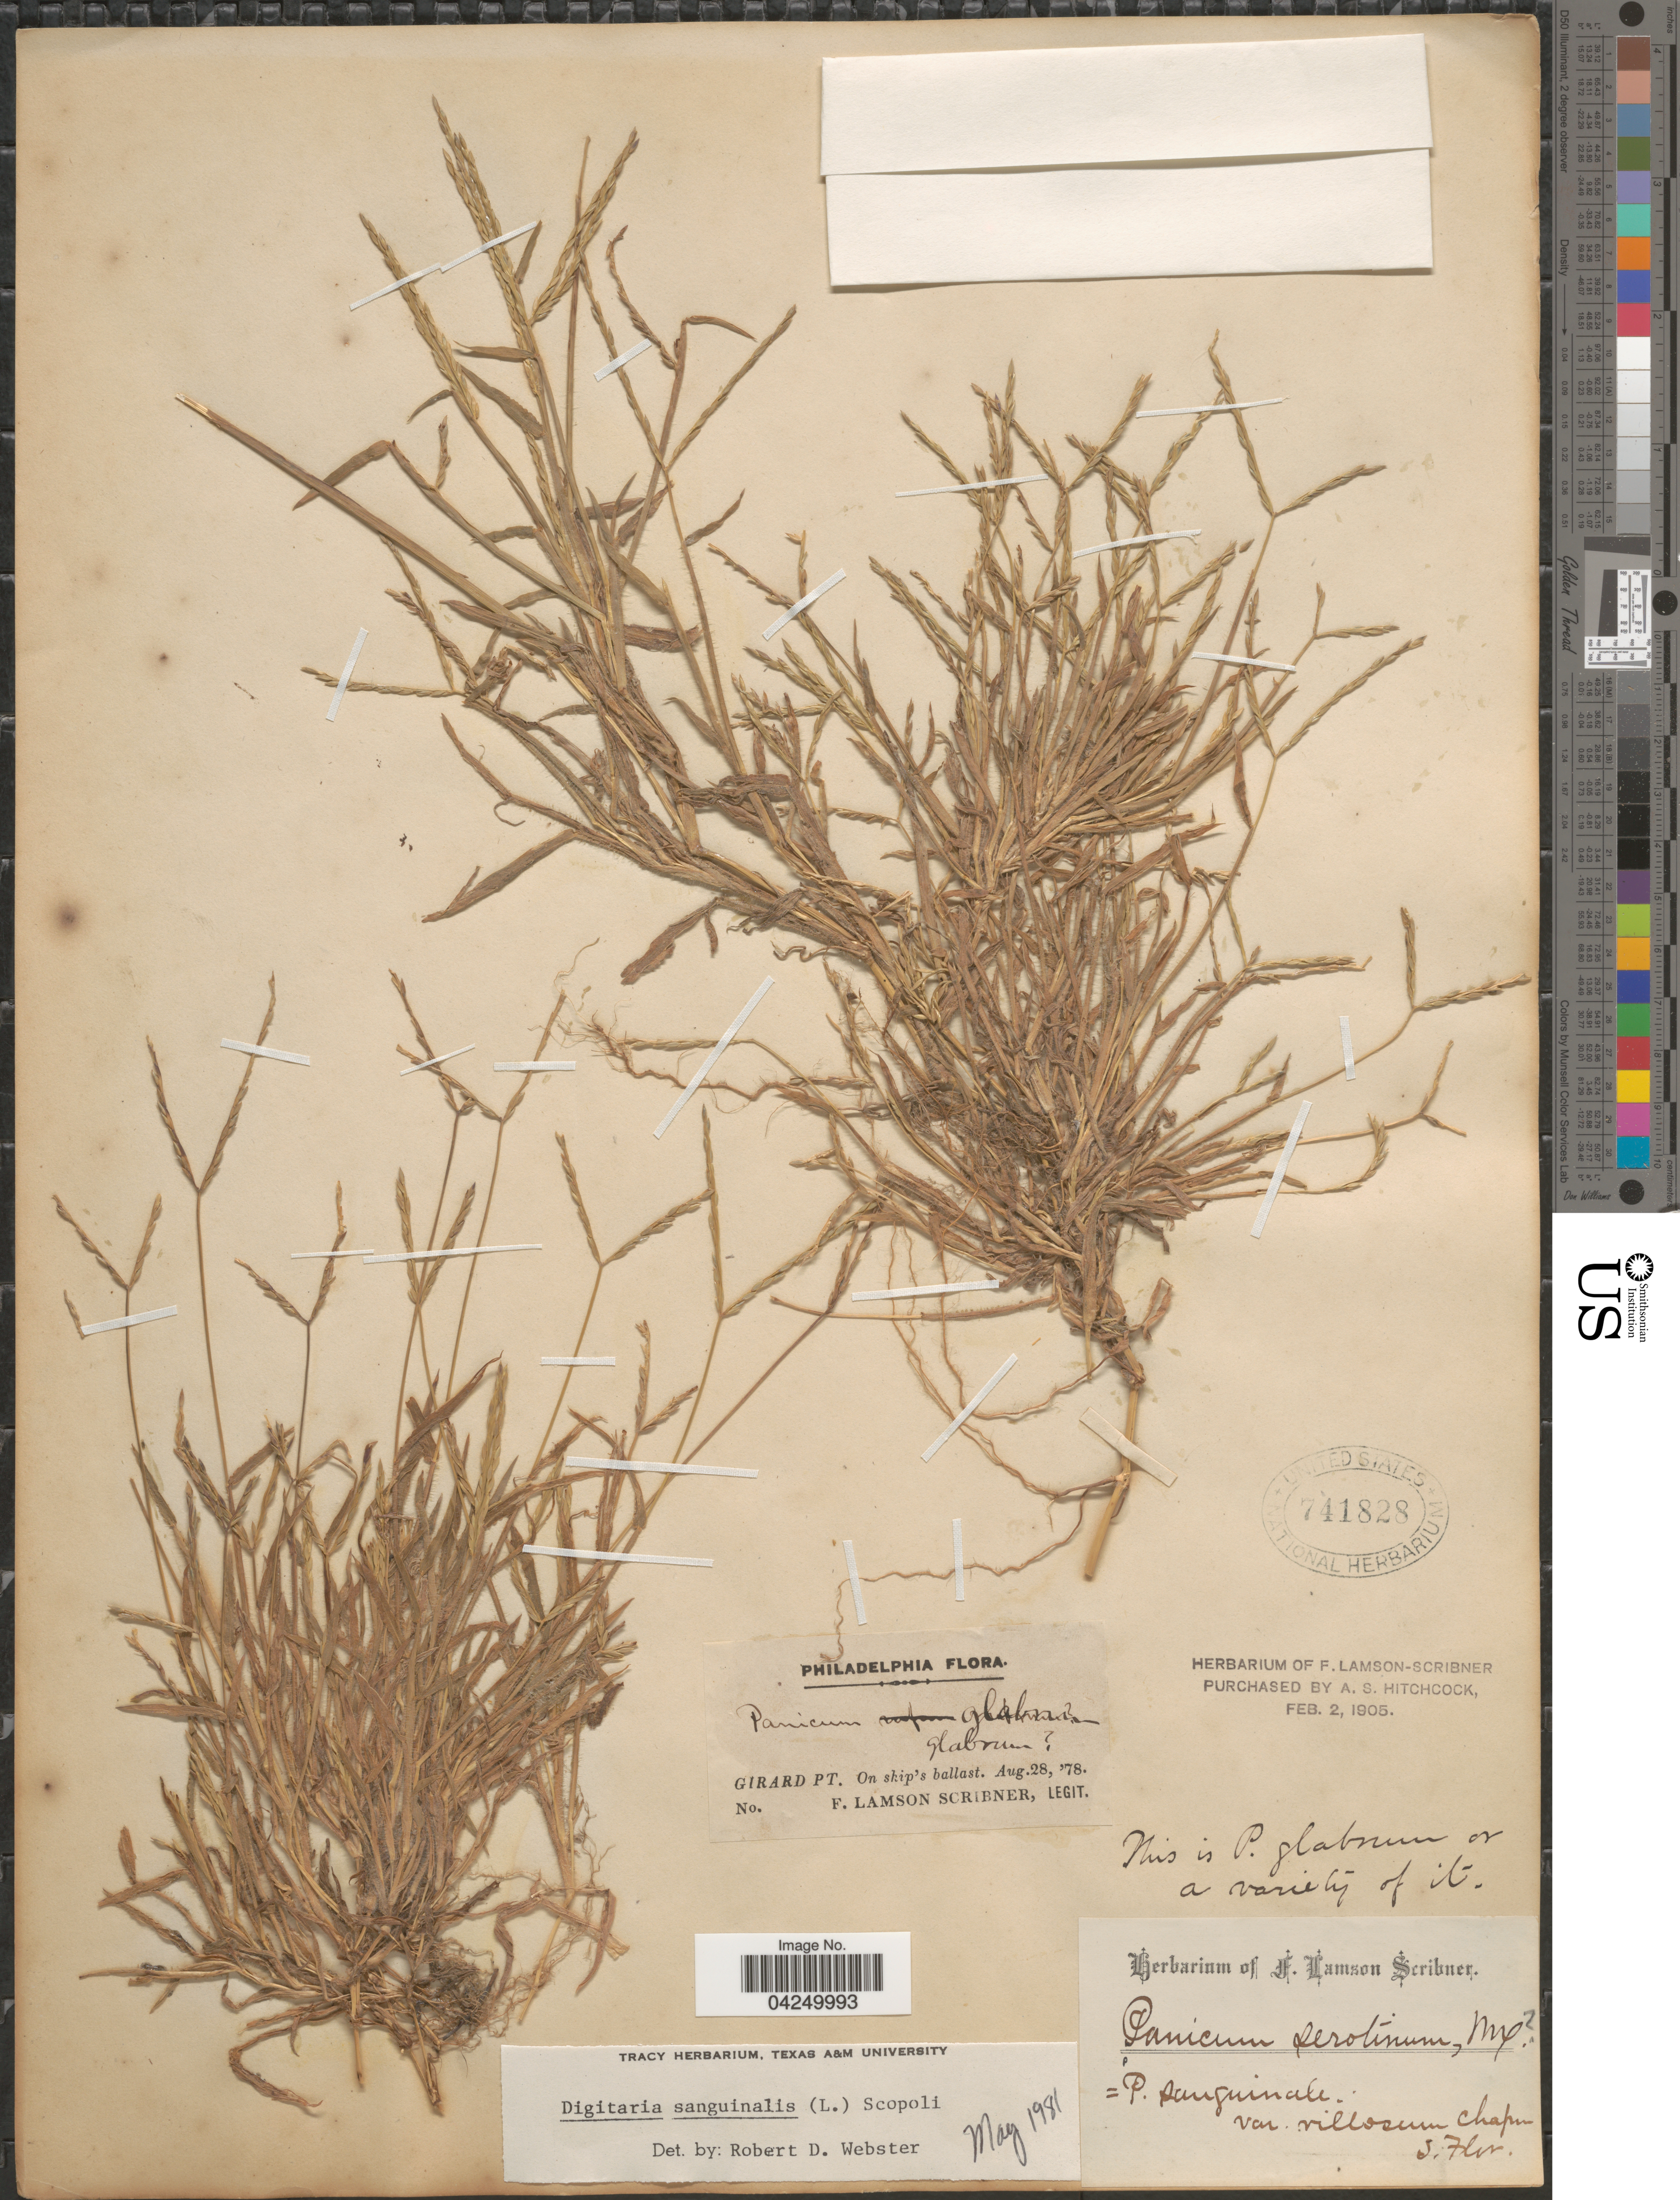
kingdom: Plantae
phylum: Tracheophyta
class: Liliopsida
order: Poales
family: Poaceae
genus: Digitaria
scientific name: Digitaria sanguinalis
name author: (L.) Scop.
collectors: F. Lamson-Scribner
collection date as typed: Transcribed d/m/y: 28/8/78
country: United States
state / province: Pennsylvania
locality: Philadelphia. Girard Pt. On ship's ballast.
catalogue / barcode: US 741828